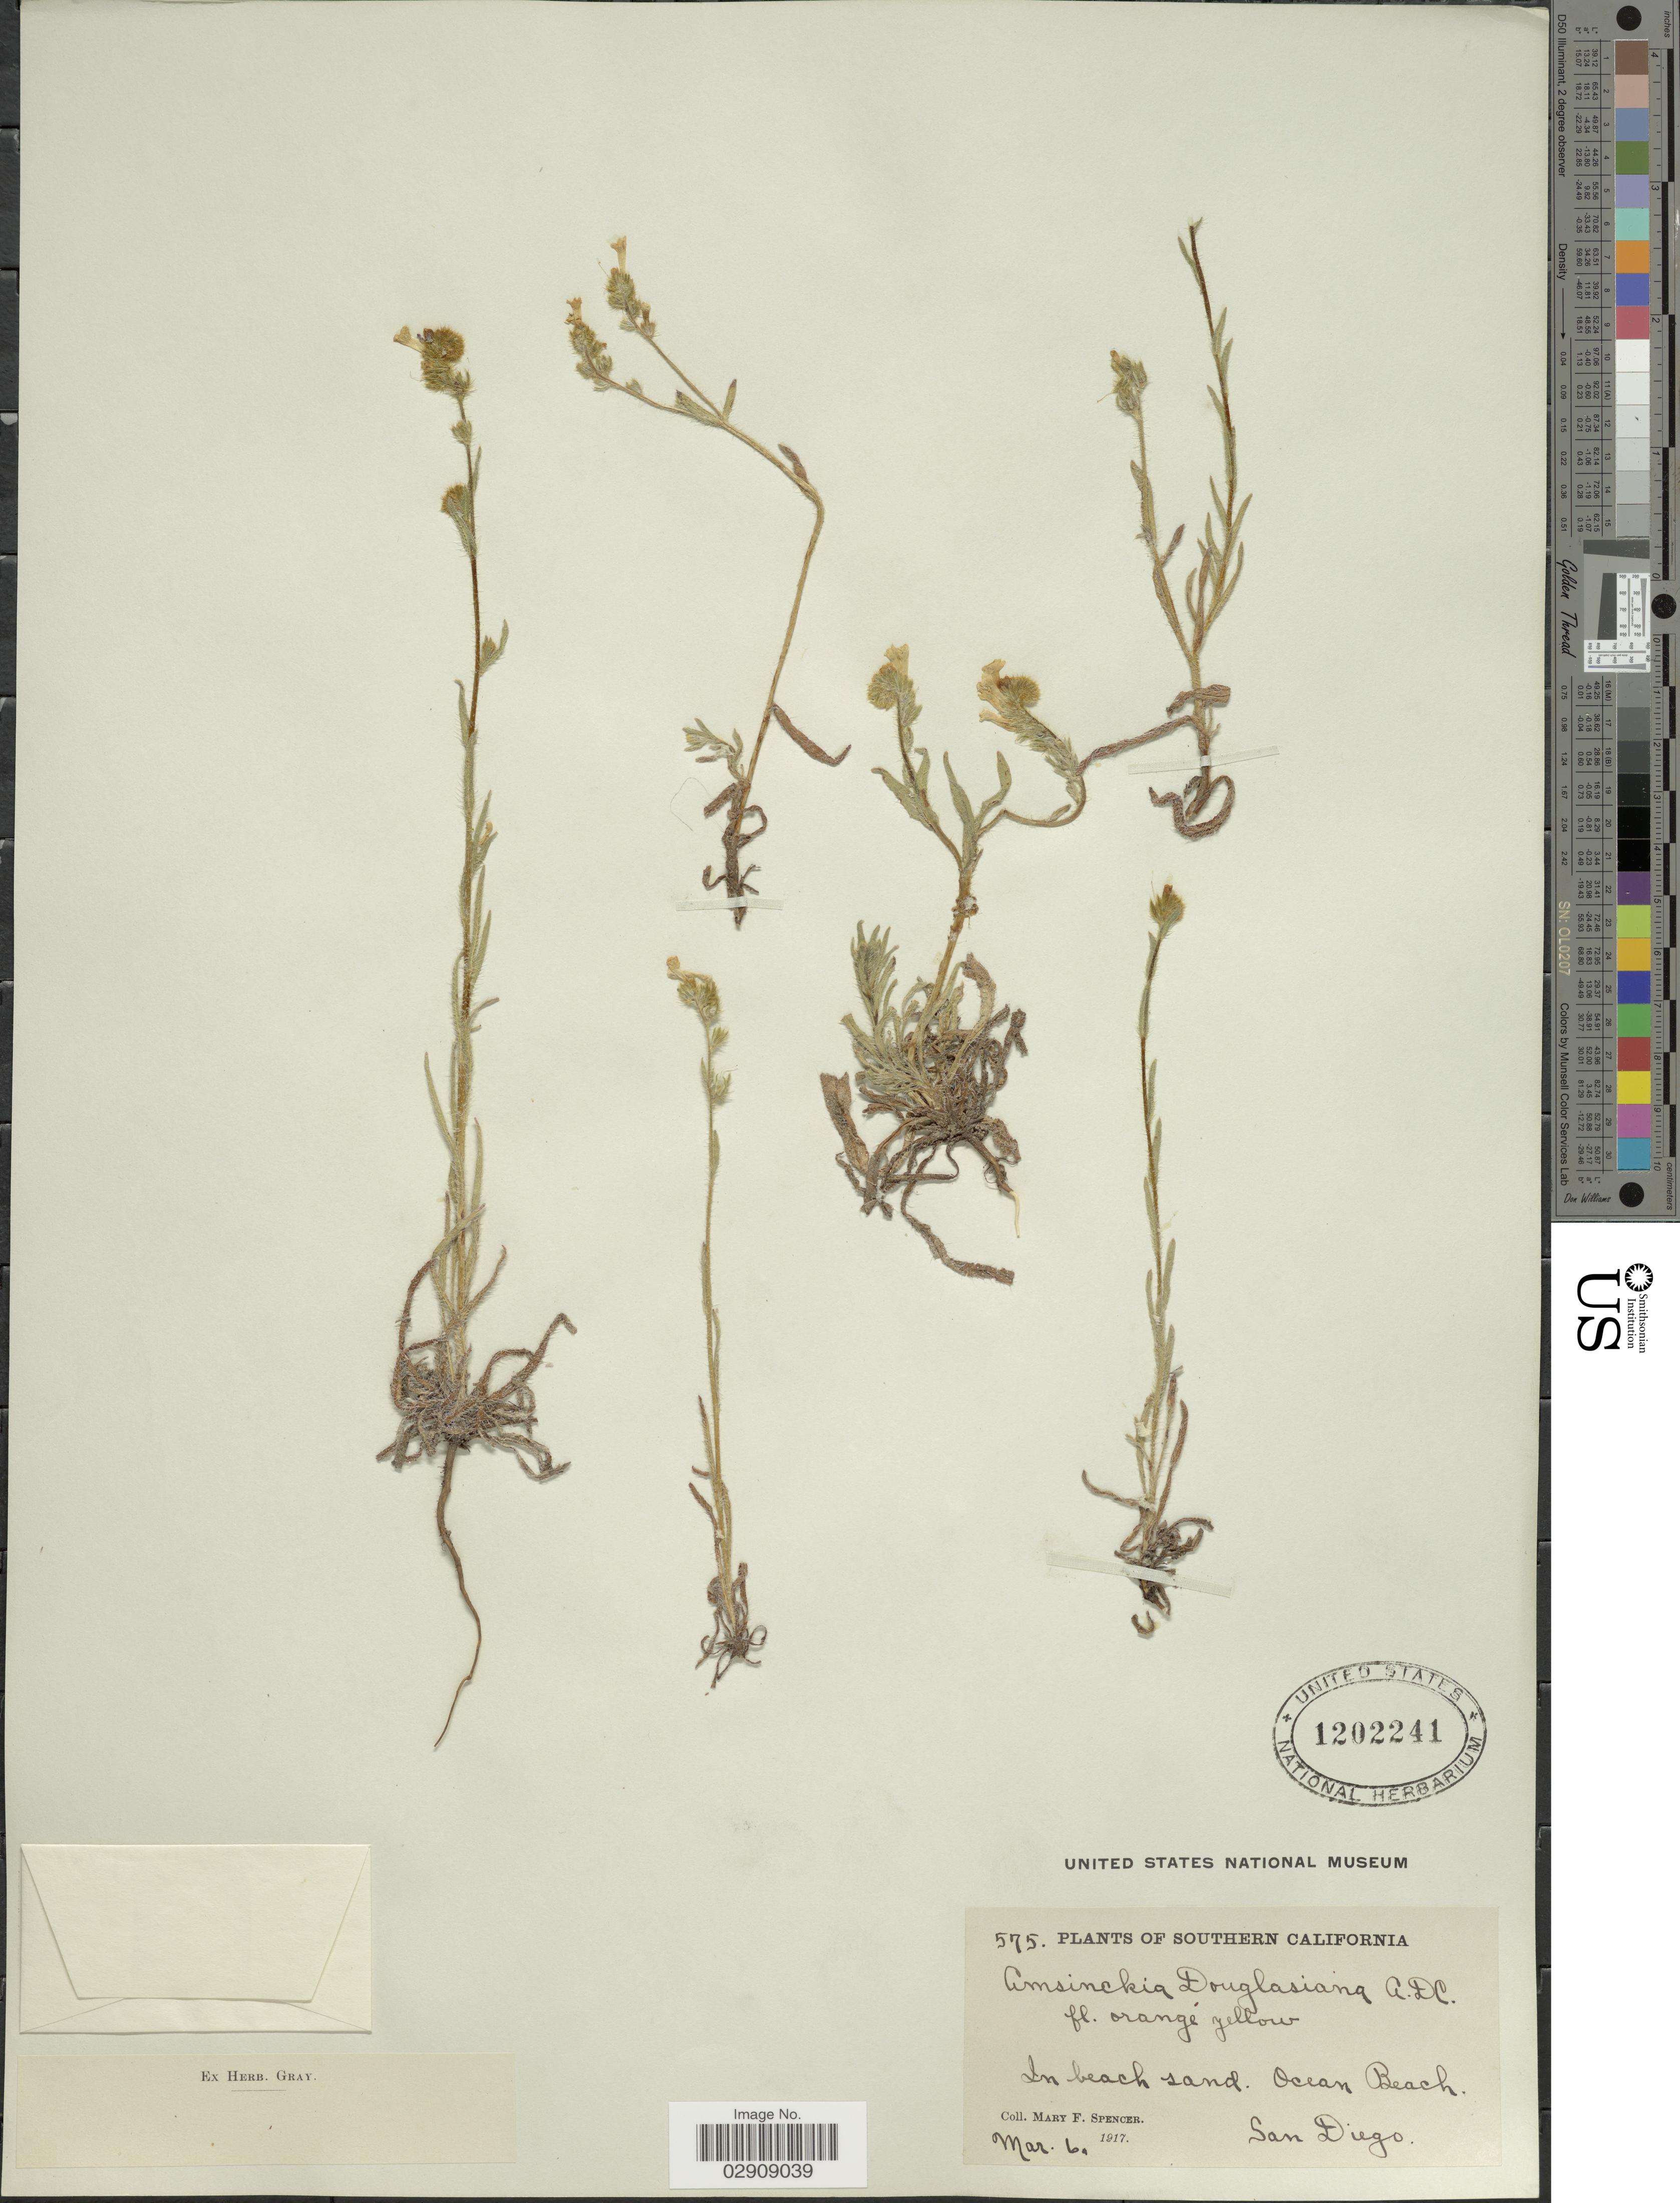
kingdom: Plantae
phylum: Tracheophyta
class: Magnoliopsida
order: Boraginales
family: Boraginaceae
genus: Amsinckia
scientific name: Amsinckia douglasiana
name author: A. DC.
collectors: M. Spencer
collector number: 575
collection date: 1917-03-06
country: United States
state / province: California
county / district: San Diego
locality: In beach sand. Ocean Beach. San Diego. Southern California.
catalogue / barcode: US 1202241